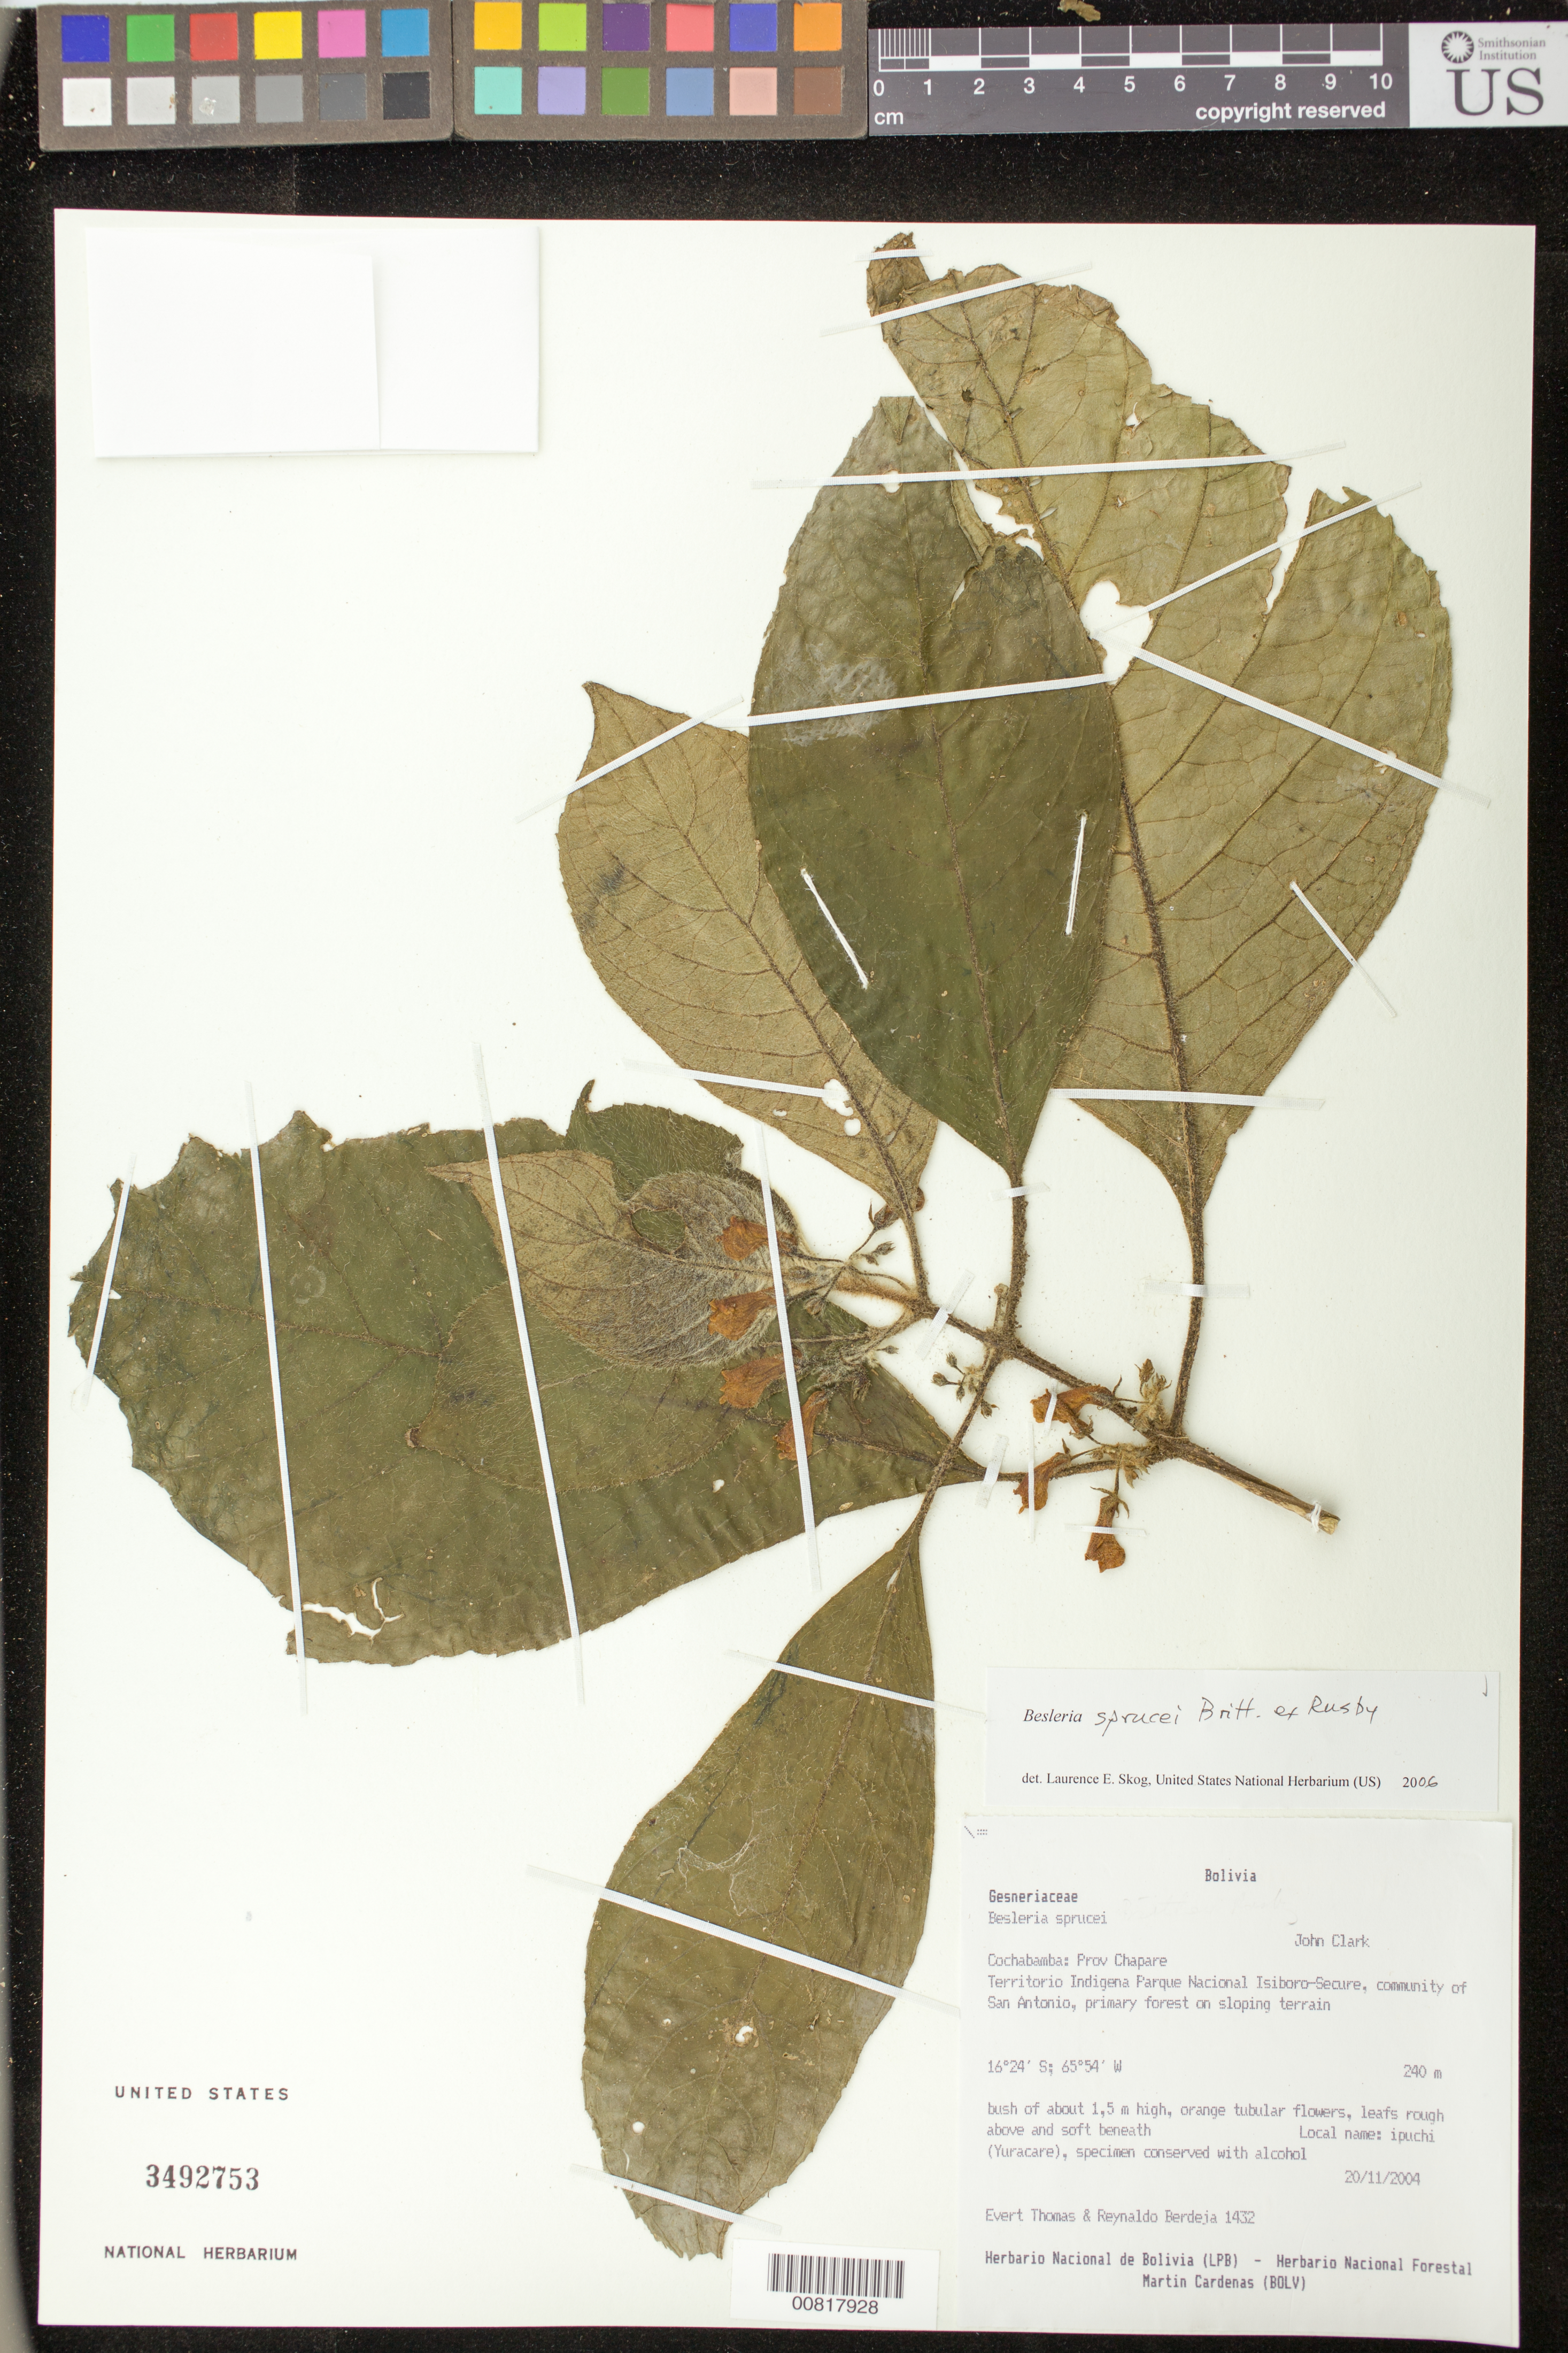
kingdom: Plantae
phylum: Tracheophyta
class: Magnoliopsida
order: Lamiales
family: Gesneriaceae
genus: Besleria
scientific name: Besleria sprucei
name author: Britton ex Rusby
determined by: Skog, Laurence E.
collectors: E. Thomas & R. Berdeja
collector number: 1432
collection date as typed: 20 Nov 2004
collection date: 2004-11-20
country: Bolivia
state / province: Cochabamba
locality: Cochabamba: Prov. Chapare. Territorio Indigena Parque Nacional Isiboro-Secure, community of San Antonio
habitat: Primary forest on sloping terrain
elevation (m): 240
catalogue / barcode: US 3492753